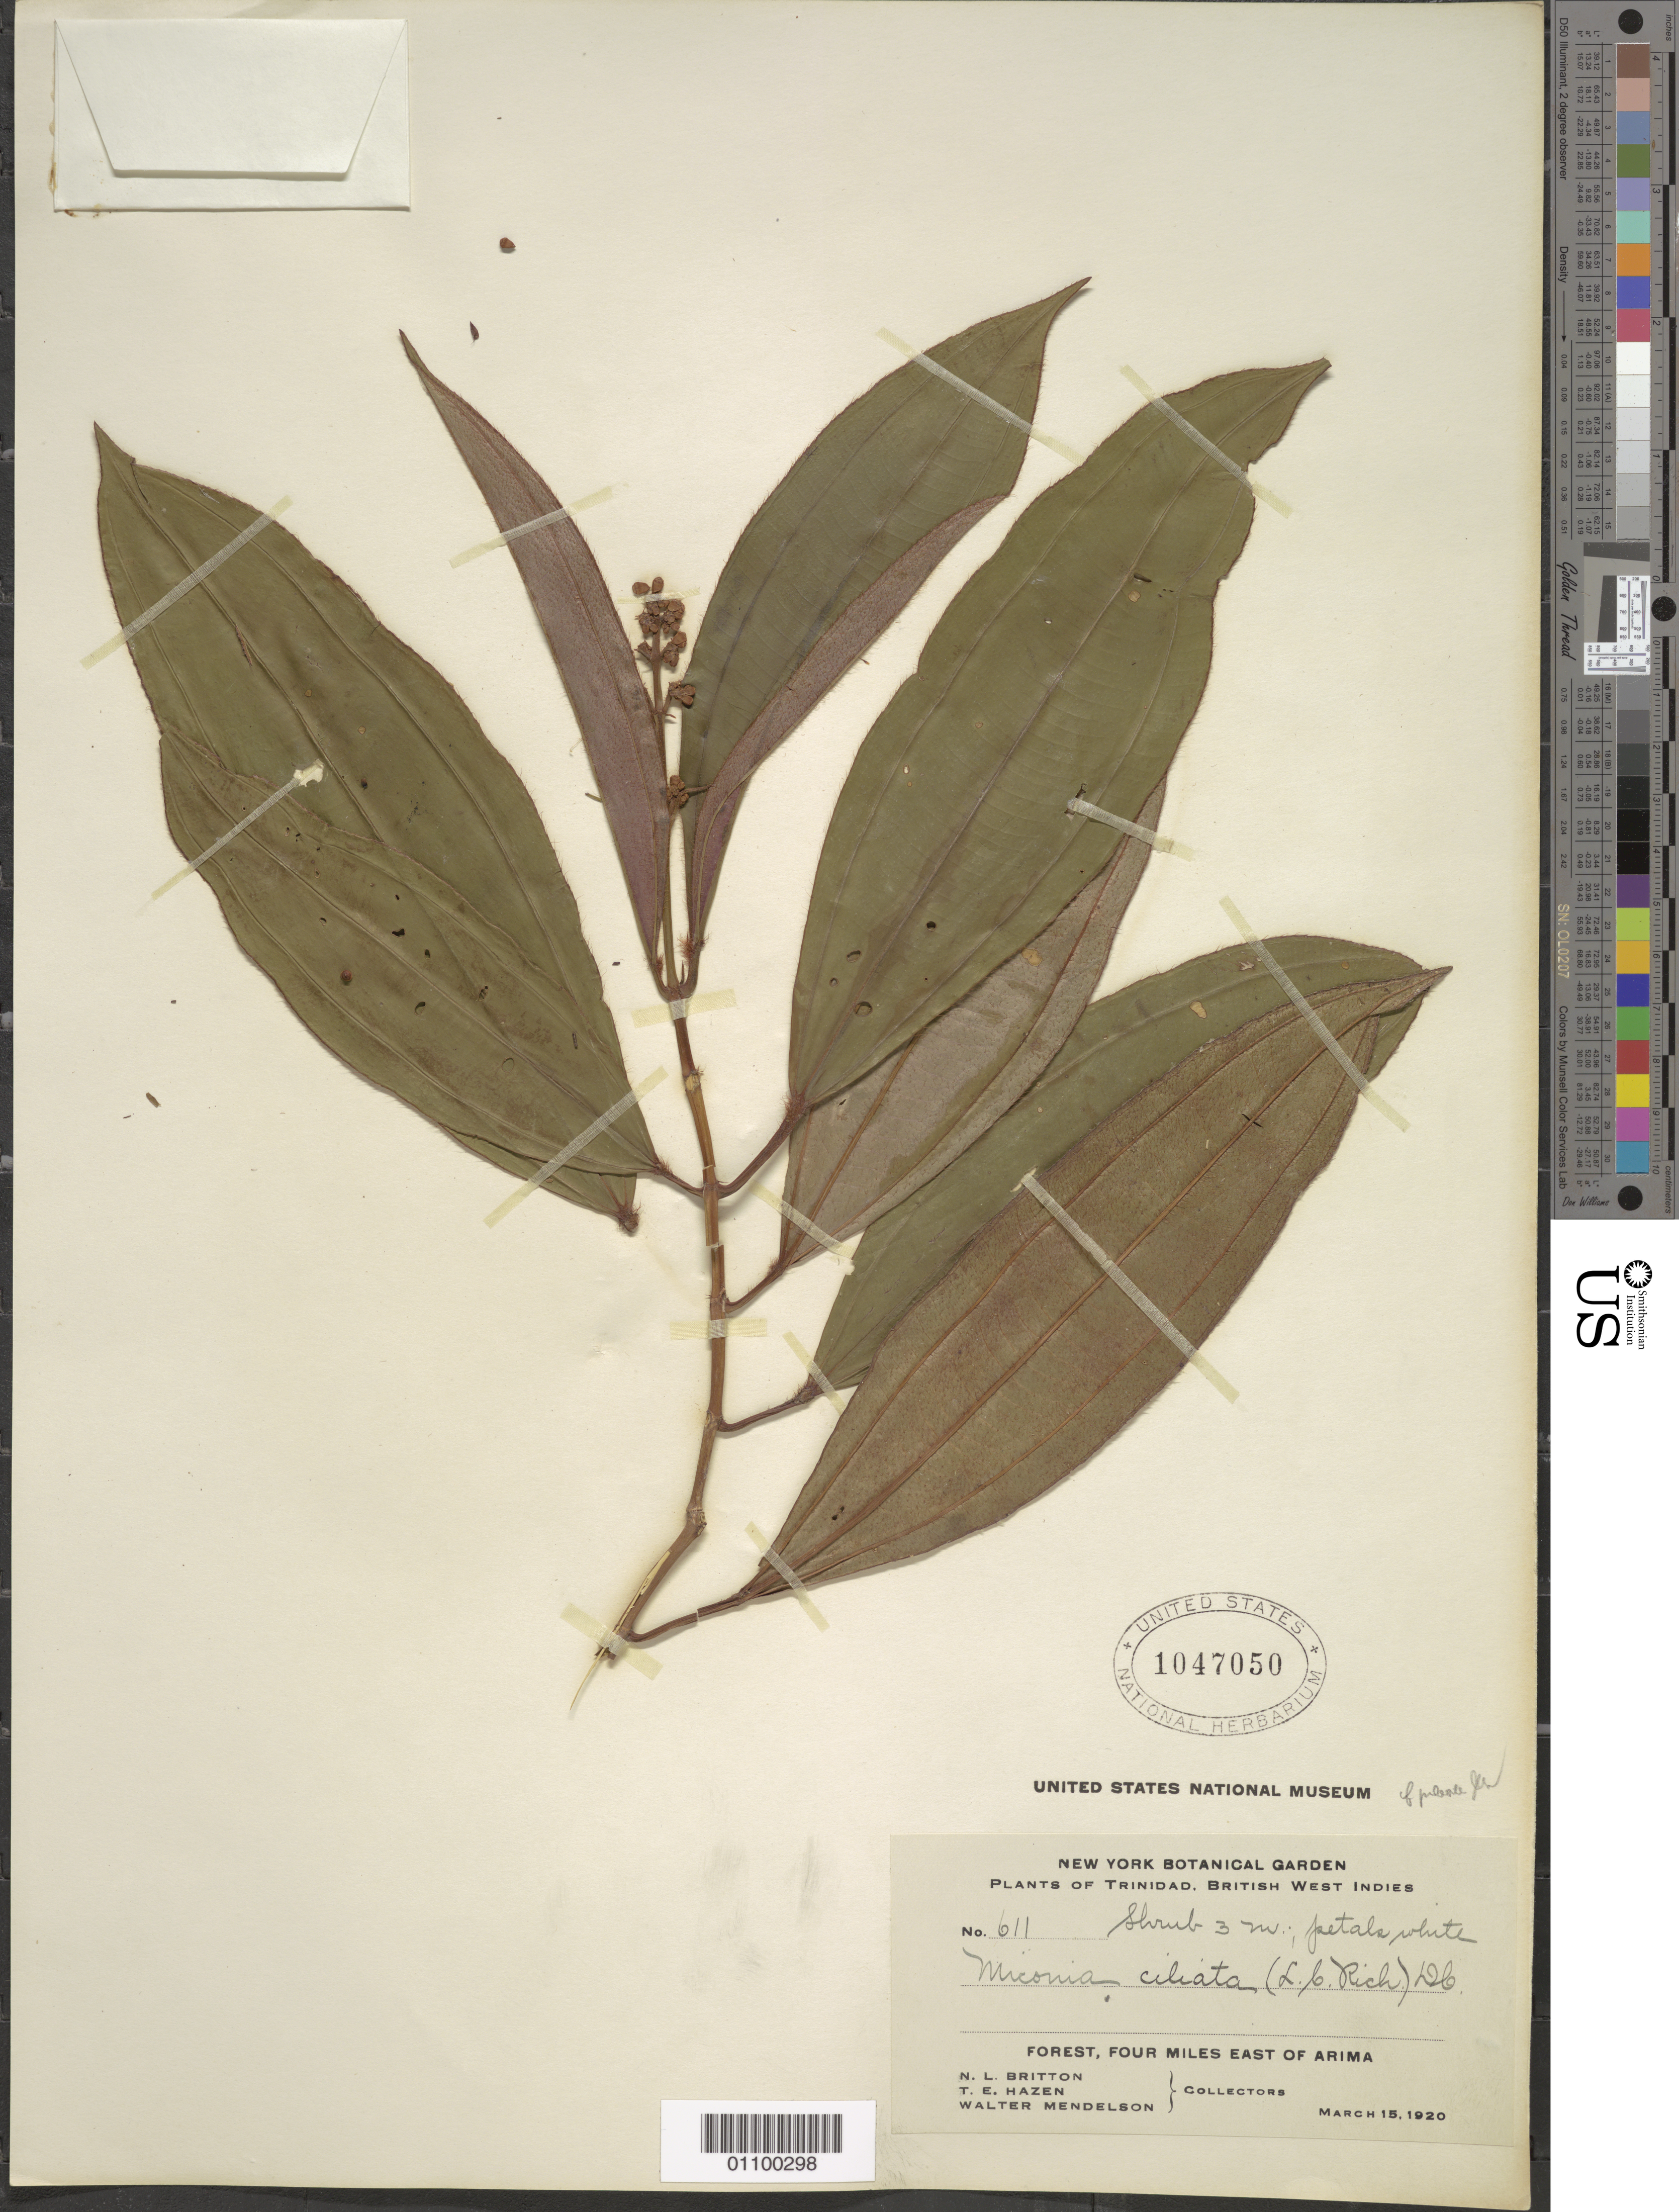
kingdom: Plantae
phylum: Tracheophyta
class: Magnoliopsida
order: Myrtales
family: Melastomataceae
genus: Miconia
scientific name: Miconia ciliata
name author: (Rich.) DC.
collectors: N. Britton, T. E. Hazen & W. Mendelson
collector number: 611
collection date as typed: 15 Mar 1920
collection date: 1920-03-15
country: Trinidad and Tobago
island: Trinidad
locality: Forest, 4 mi E of Arima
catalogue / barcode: US 1047050